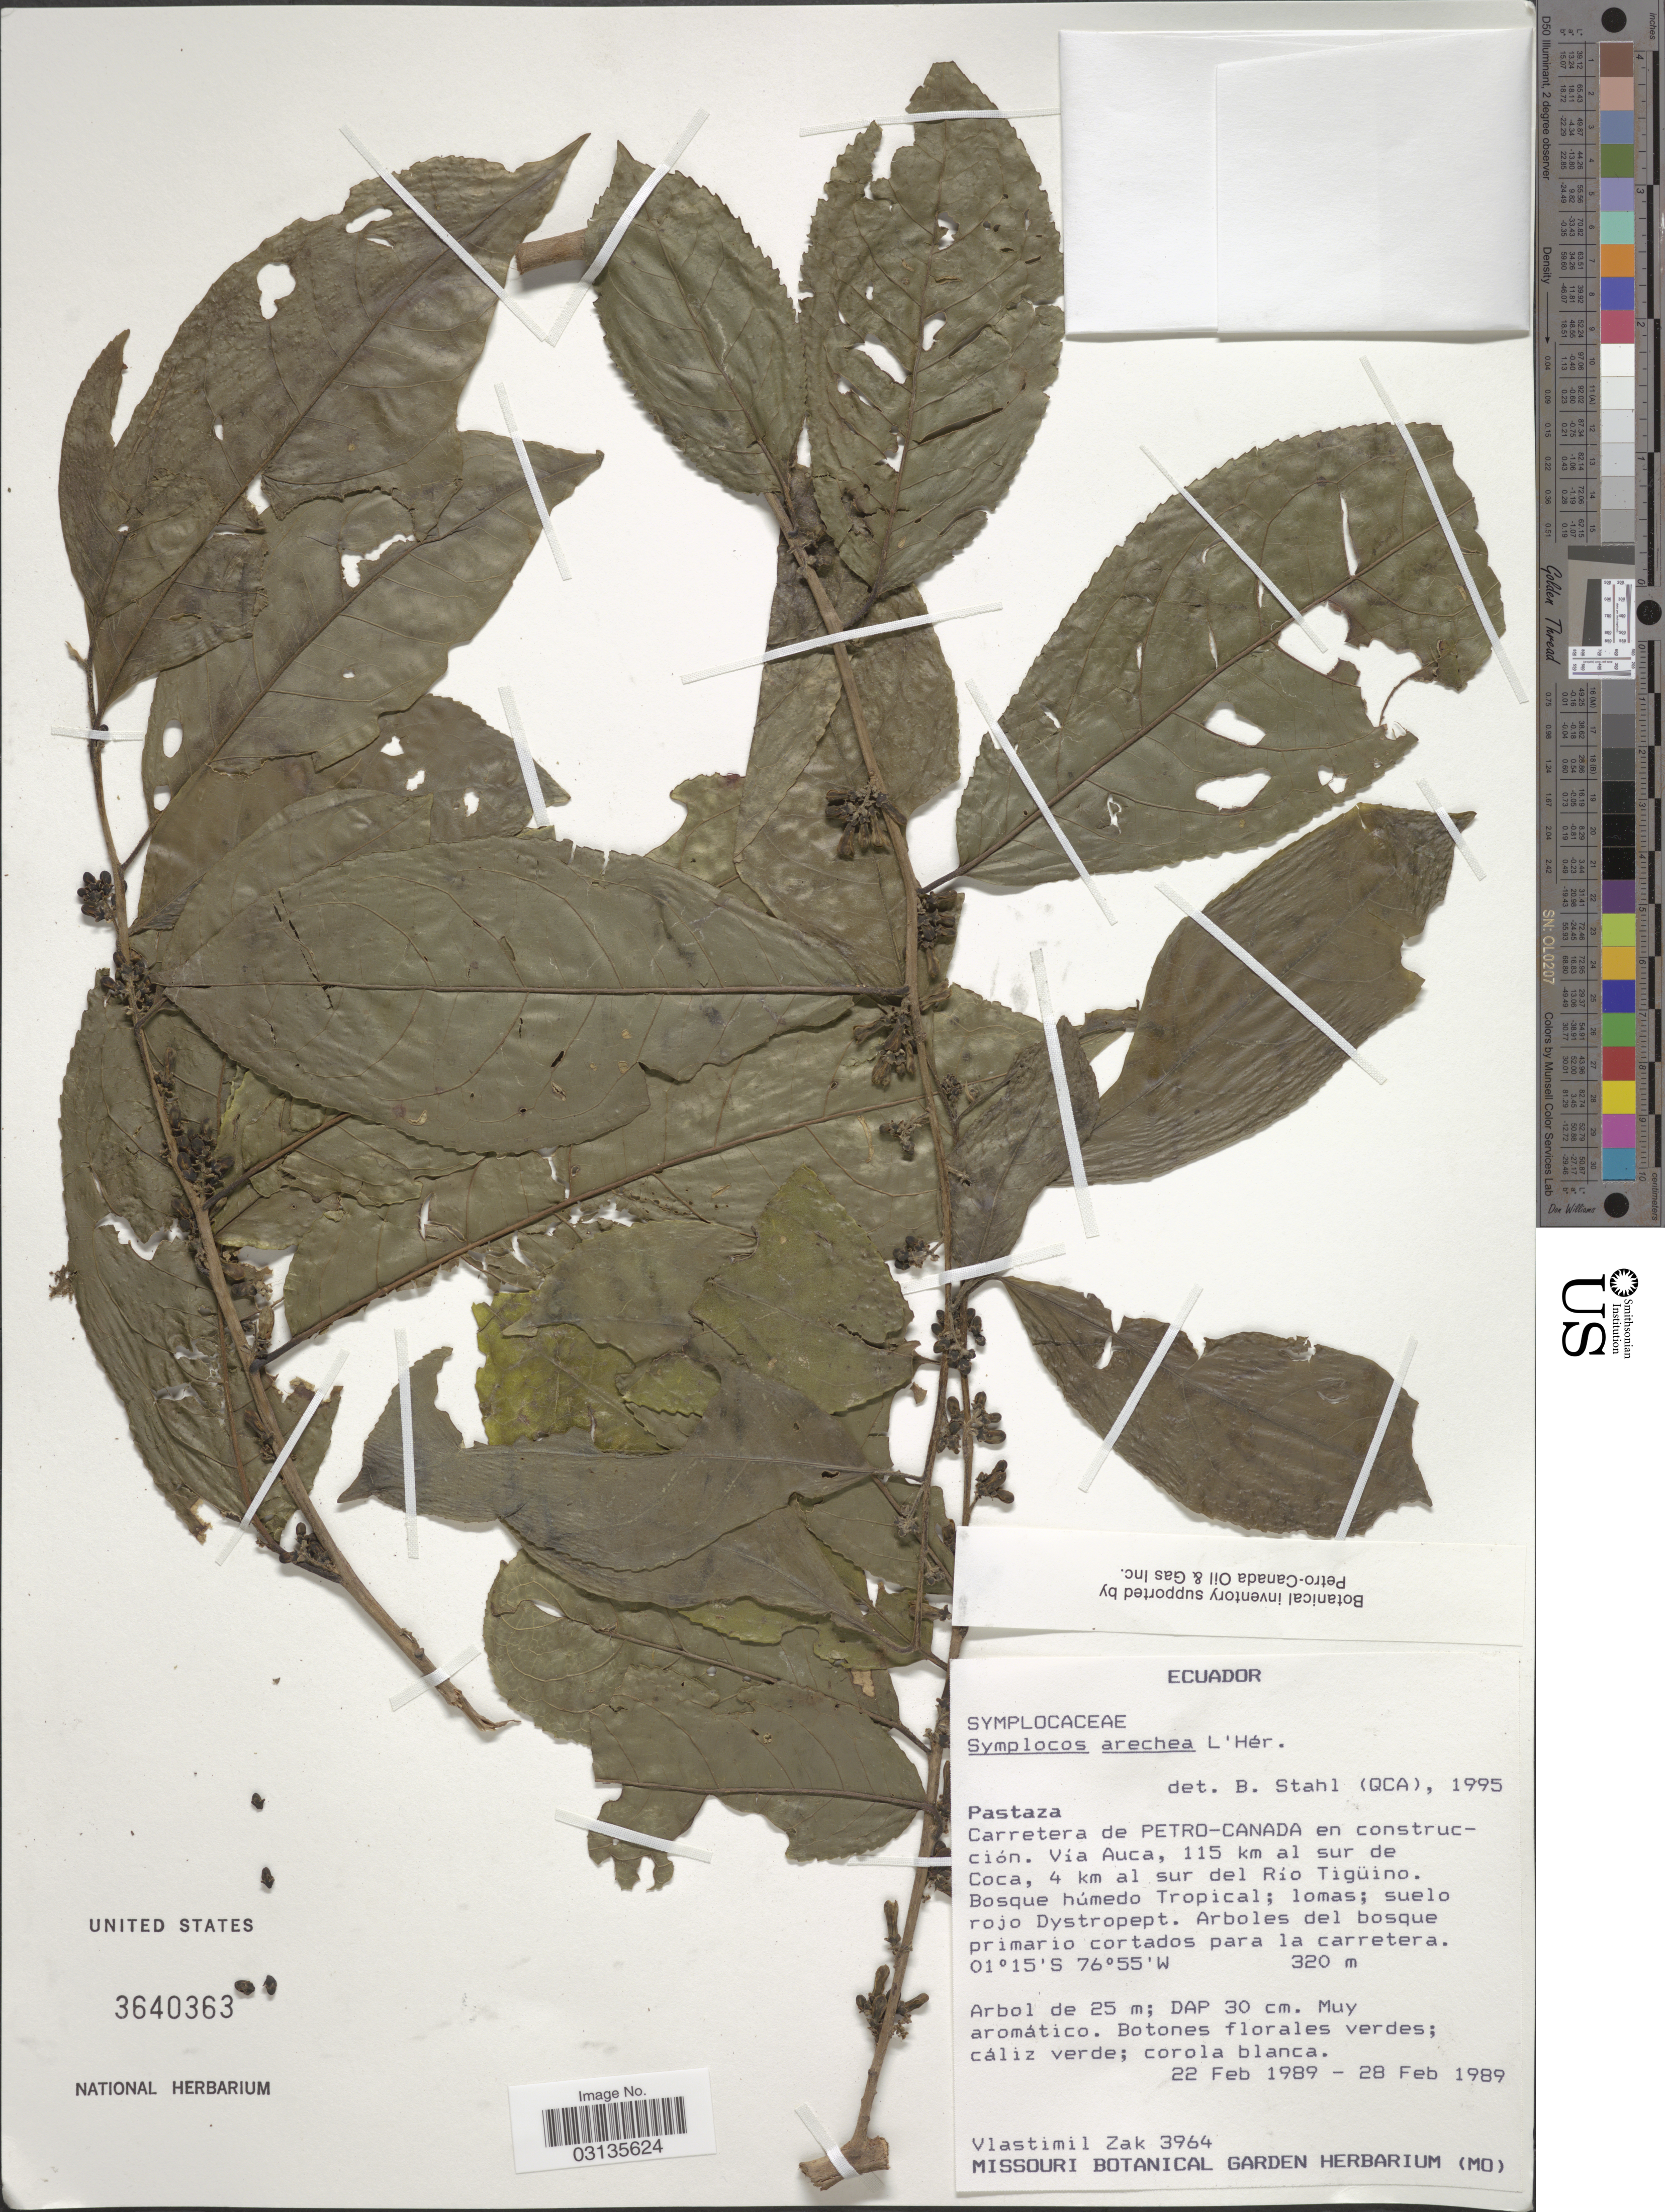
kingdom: Plantae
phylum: Tracheophyta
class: Magnoliopsida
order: Ericales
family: Symplocaceae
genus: Symplocos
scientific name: Symplocos arechea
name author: L'Hér.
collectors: V. Zak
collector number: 3964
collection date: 1989-02-22/1989-02-28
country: Ecuador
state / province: Pastaza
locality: Carretera de Petro-Canada en construcción. Vía Auca, 115 km al sur de Coca, 4 km al sur del Río Tigüino. Bosque húmedo Tropical.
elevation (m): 320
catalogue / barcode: US 3640363